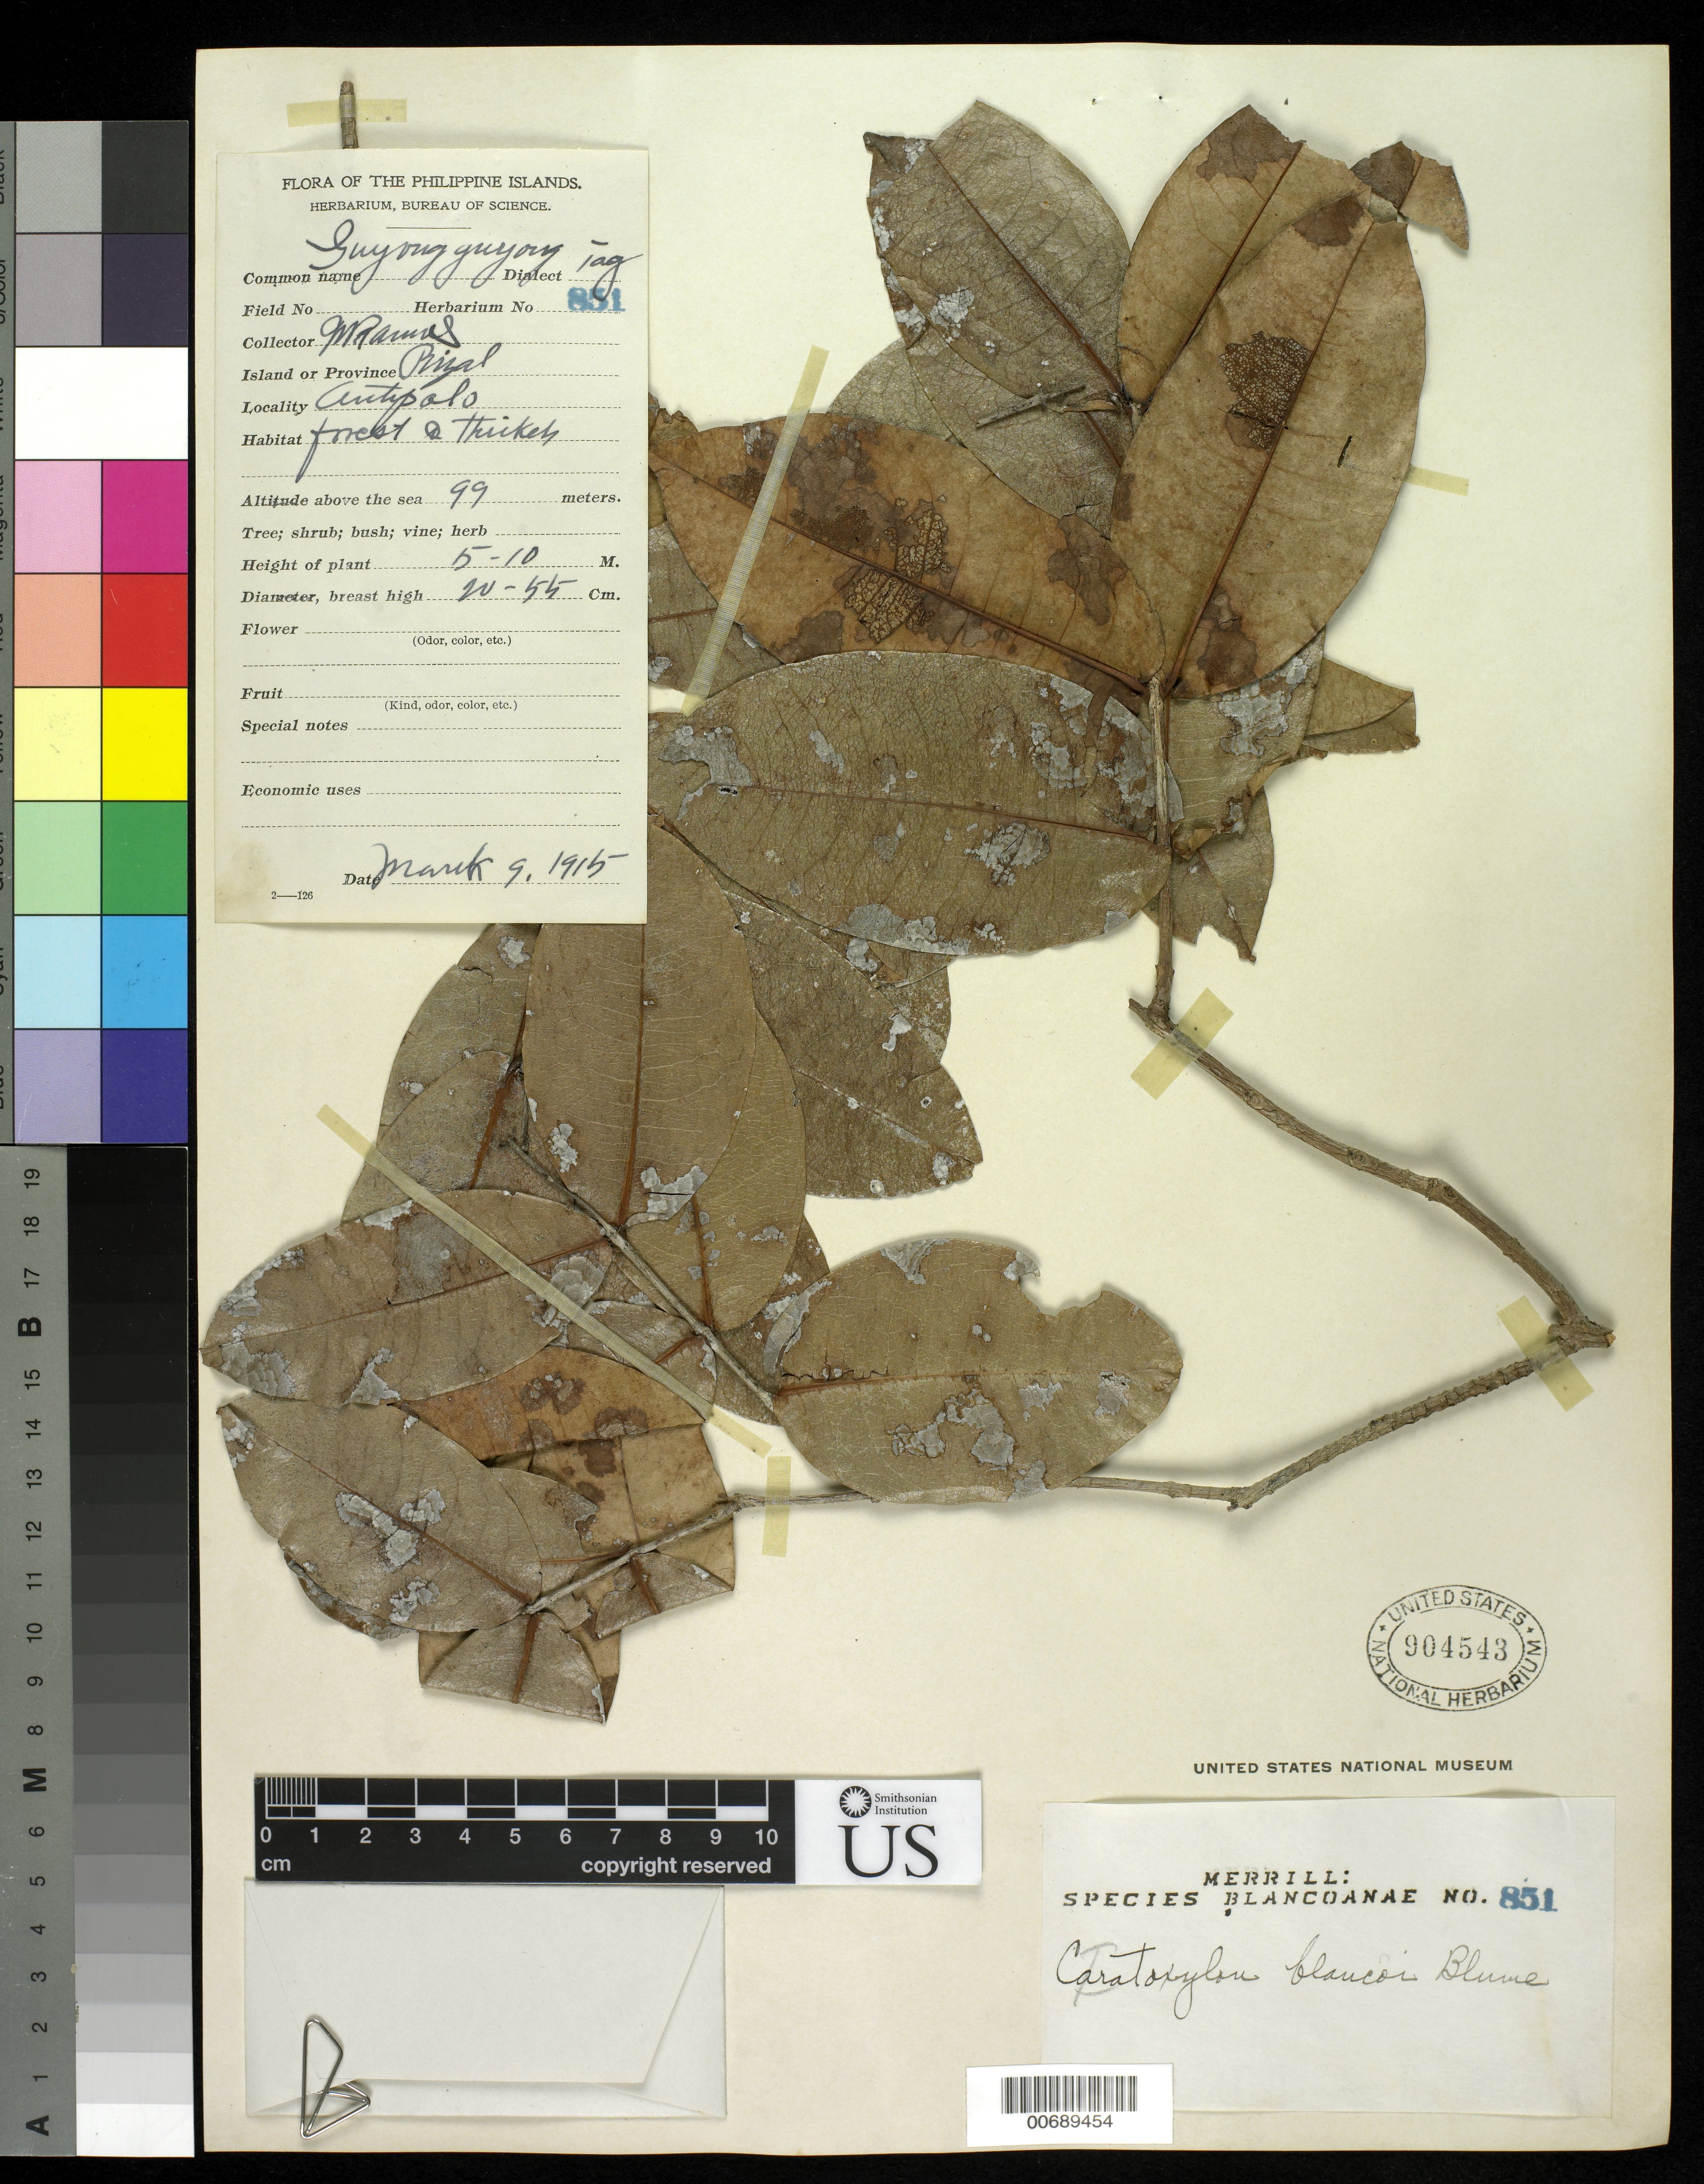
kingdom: Plantae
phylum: Tracheophyta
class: Magnoliopsida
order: Malpighiales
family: Hypericaceae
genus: Cratoxylum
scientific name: Cratoxylum blancoi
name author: Blume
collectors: M. Ramos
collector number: Sp. Blancoan. 0851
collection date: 1915-03/1915-06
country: Philippines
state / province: Calabarzon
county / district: Rizal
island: Luzon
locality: Antipolo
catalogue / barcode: US 904543